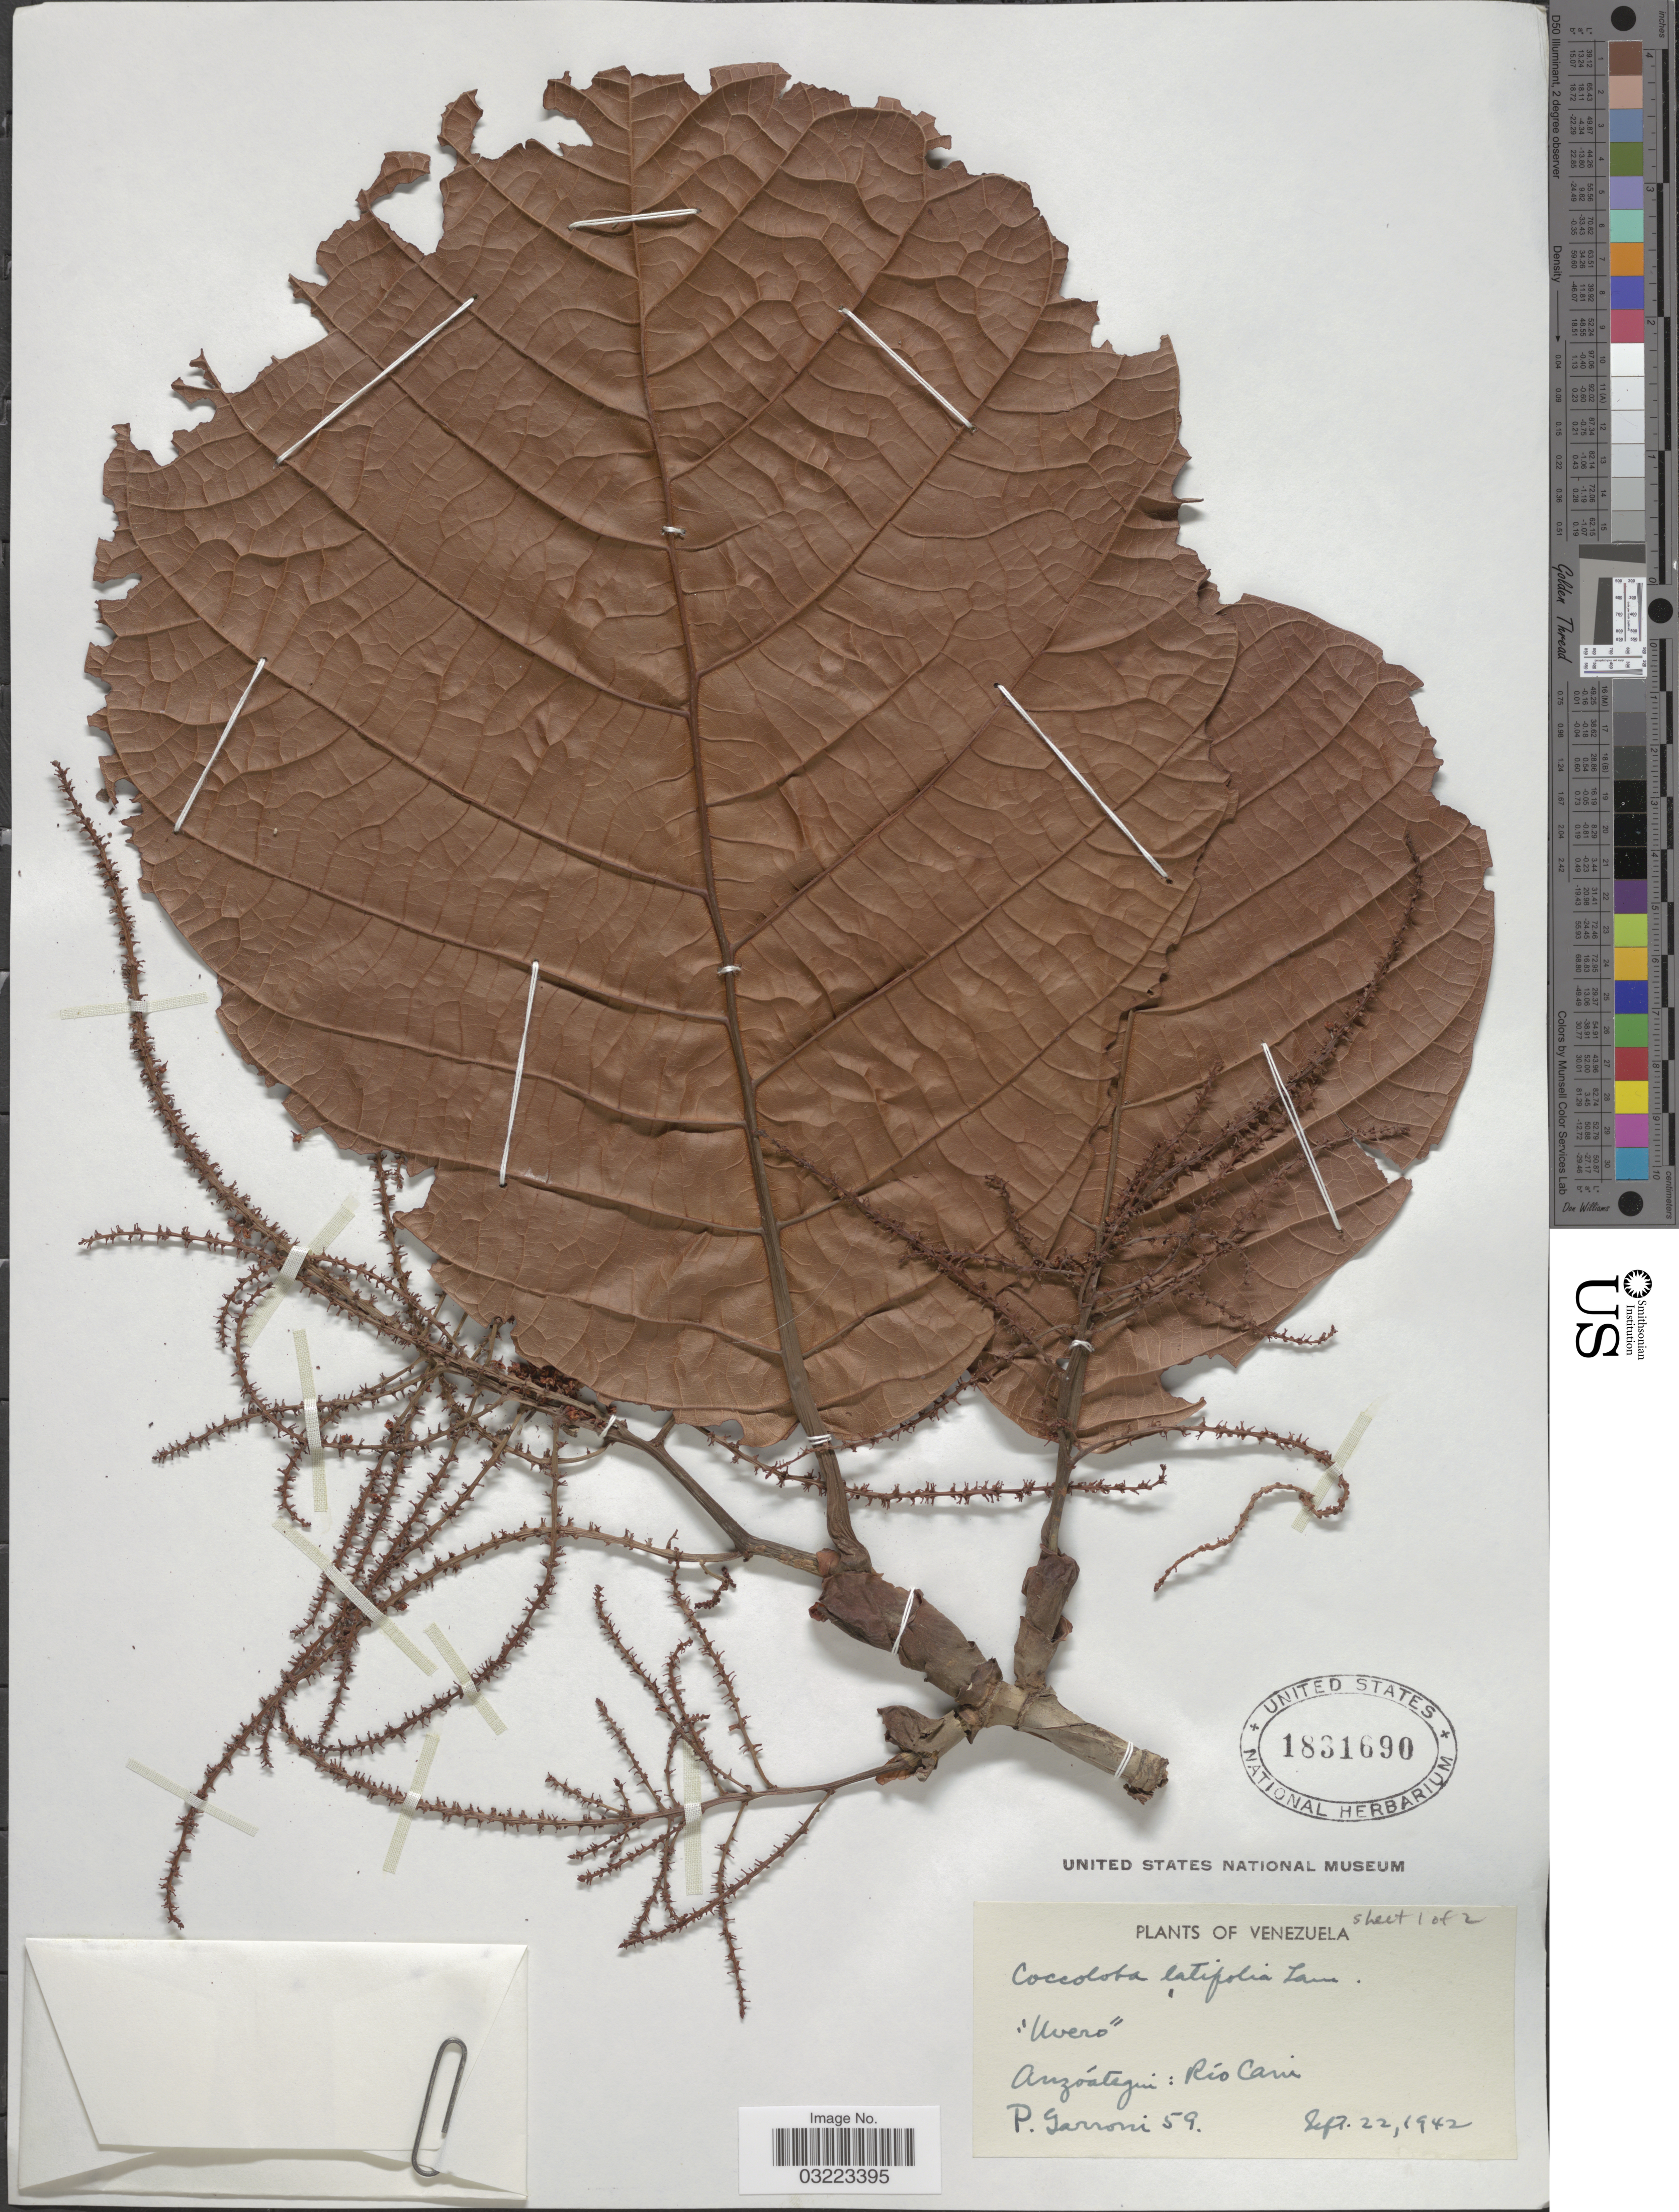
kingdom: Plantae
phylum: Tracheophyta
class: Magnoliopsida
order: Caryophyllales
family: Polygonaceae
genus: Coccoloba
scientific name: Coccoloba latifolia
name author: Lam.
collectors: P. Garroni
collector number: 59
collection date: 1942-09-22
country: Venezuela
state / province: Anzoategui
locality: Río Cani.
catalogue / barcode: US 1831690